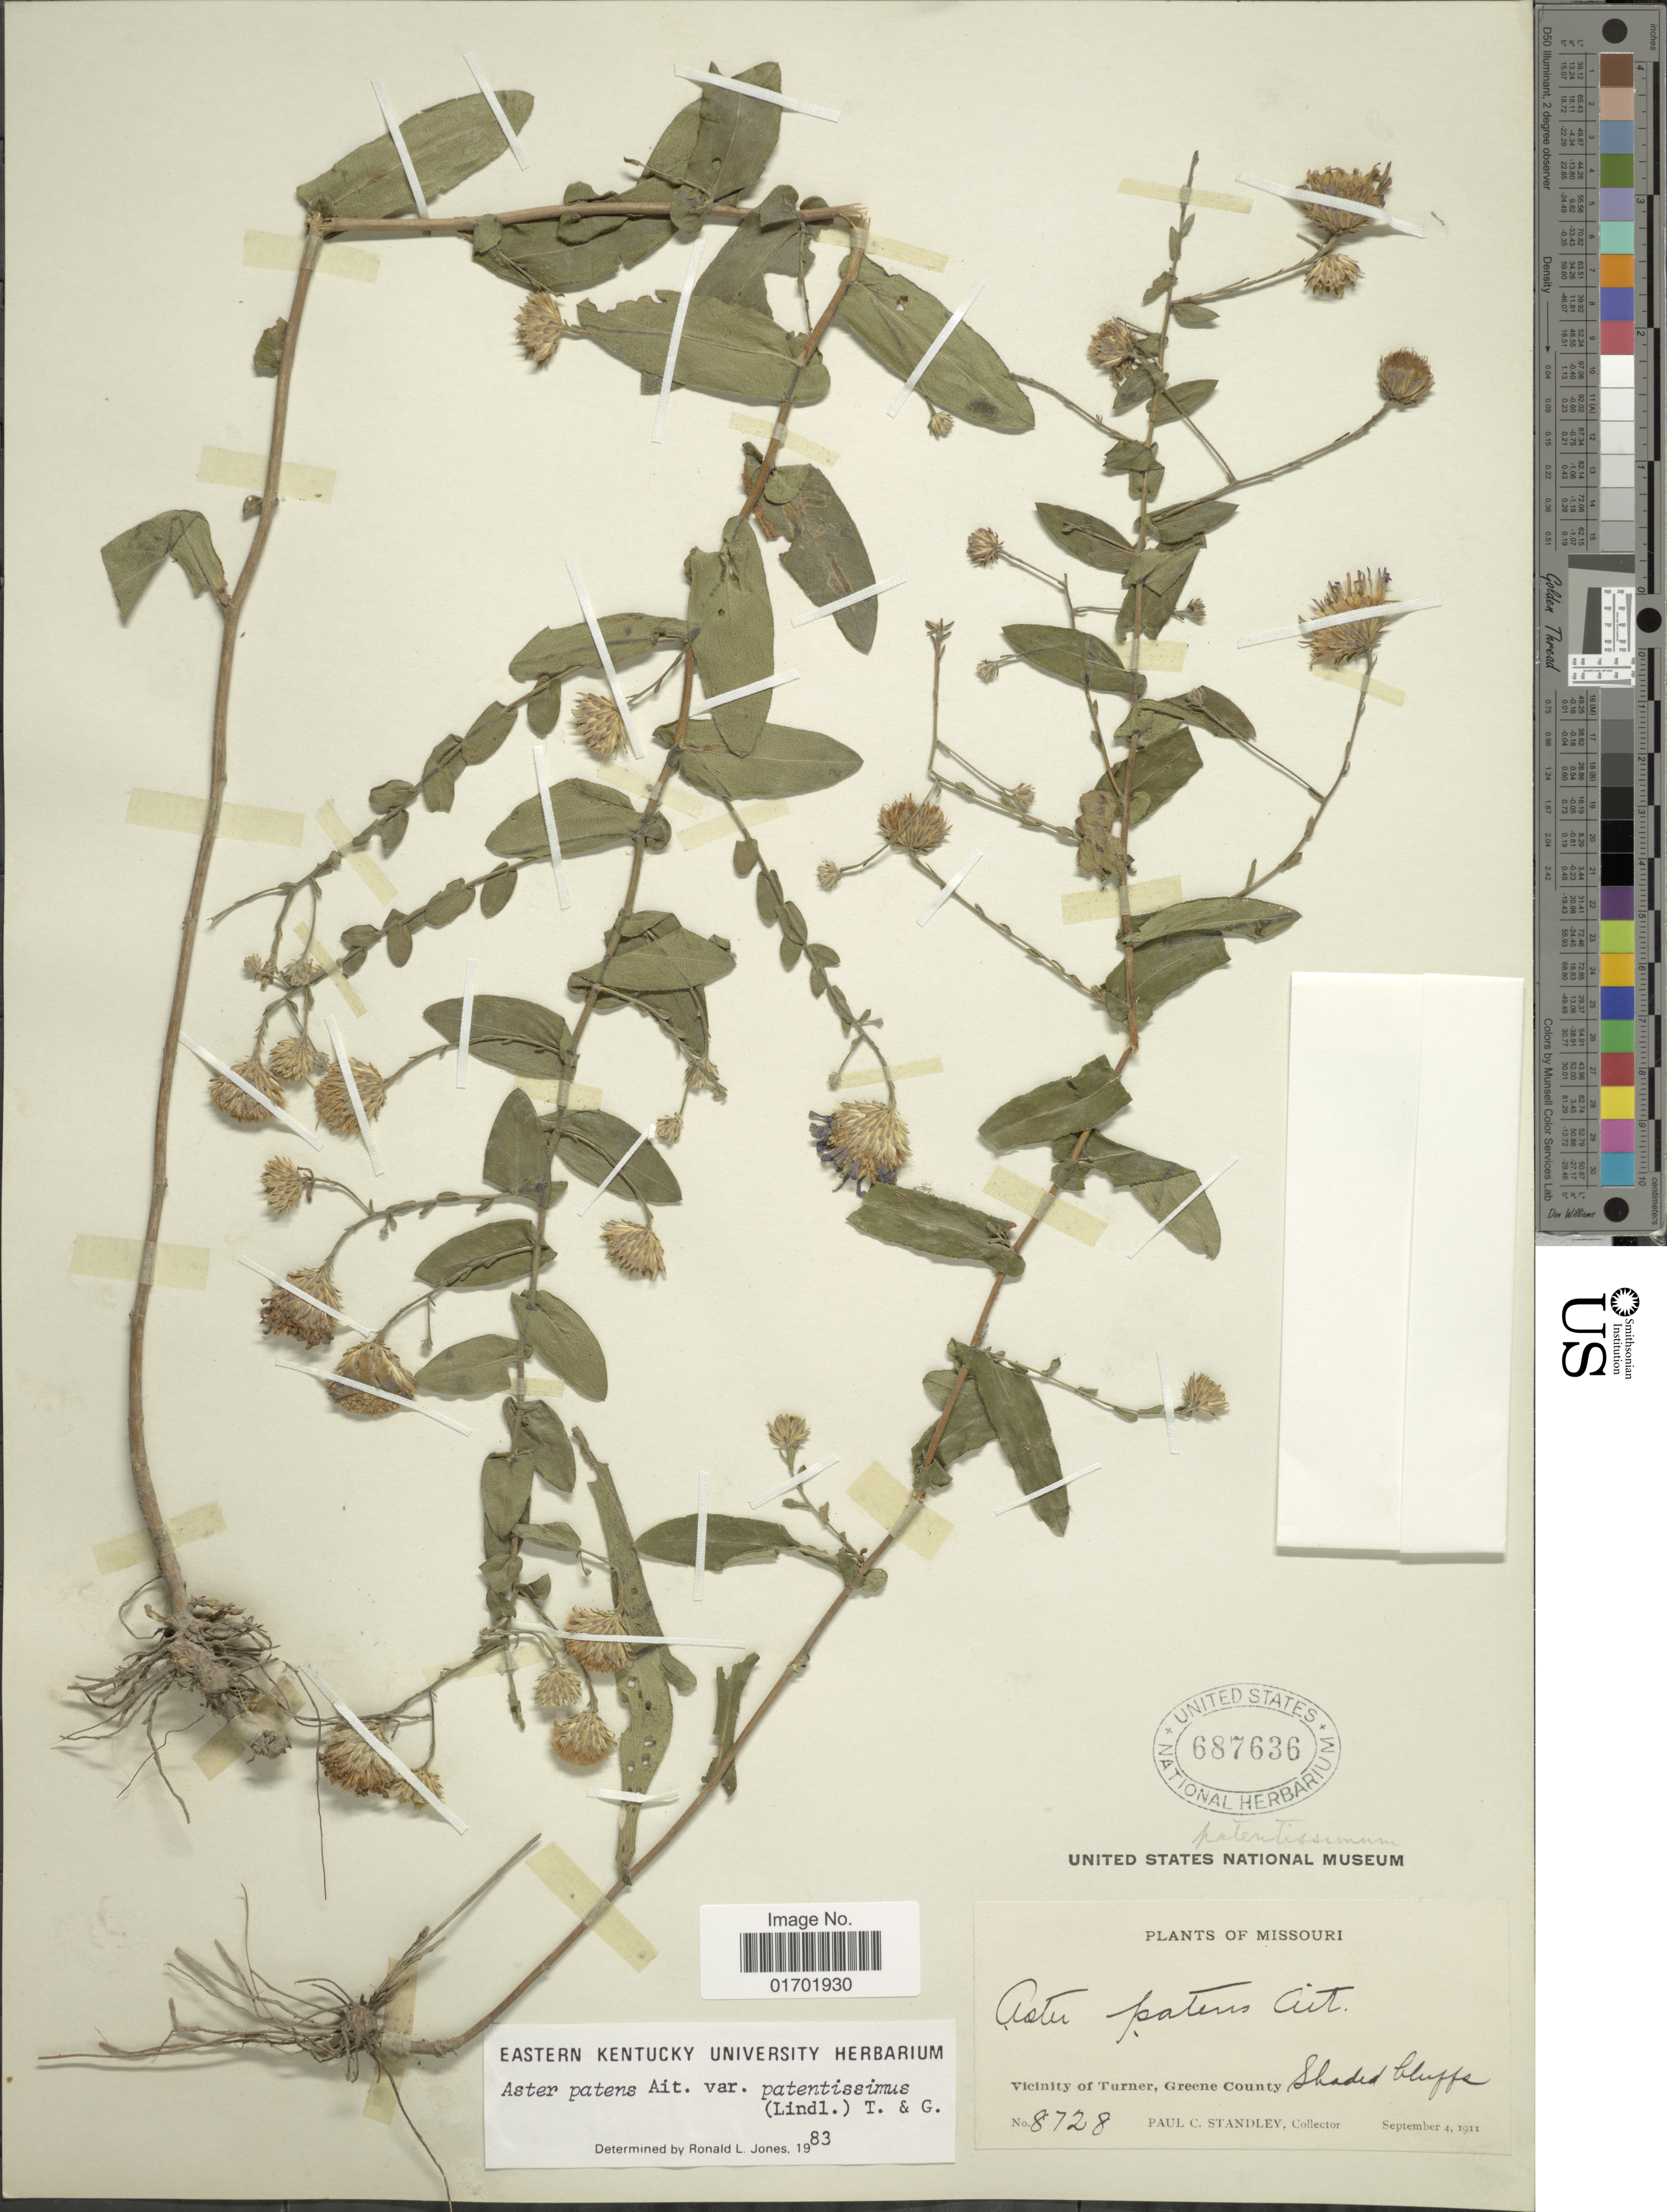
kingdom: Plantae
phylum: Tracheophyta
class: Magnoliopsida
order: Asterales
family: Asteraceae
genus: Symphyotrichum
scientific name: Symphyotrichum patens var. patentissimum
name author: (Lindl.) G.L. Nesom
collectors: P. C. Standley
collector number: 8728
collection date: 1911-09-04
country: United States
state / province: Missouri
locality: Vicinity of Turner, Greene County.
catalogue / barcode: US 687636